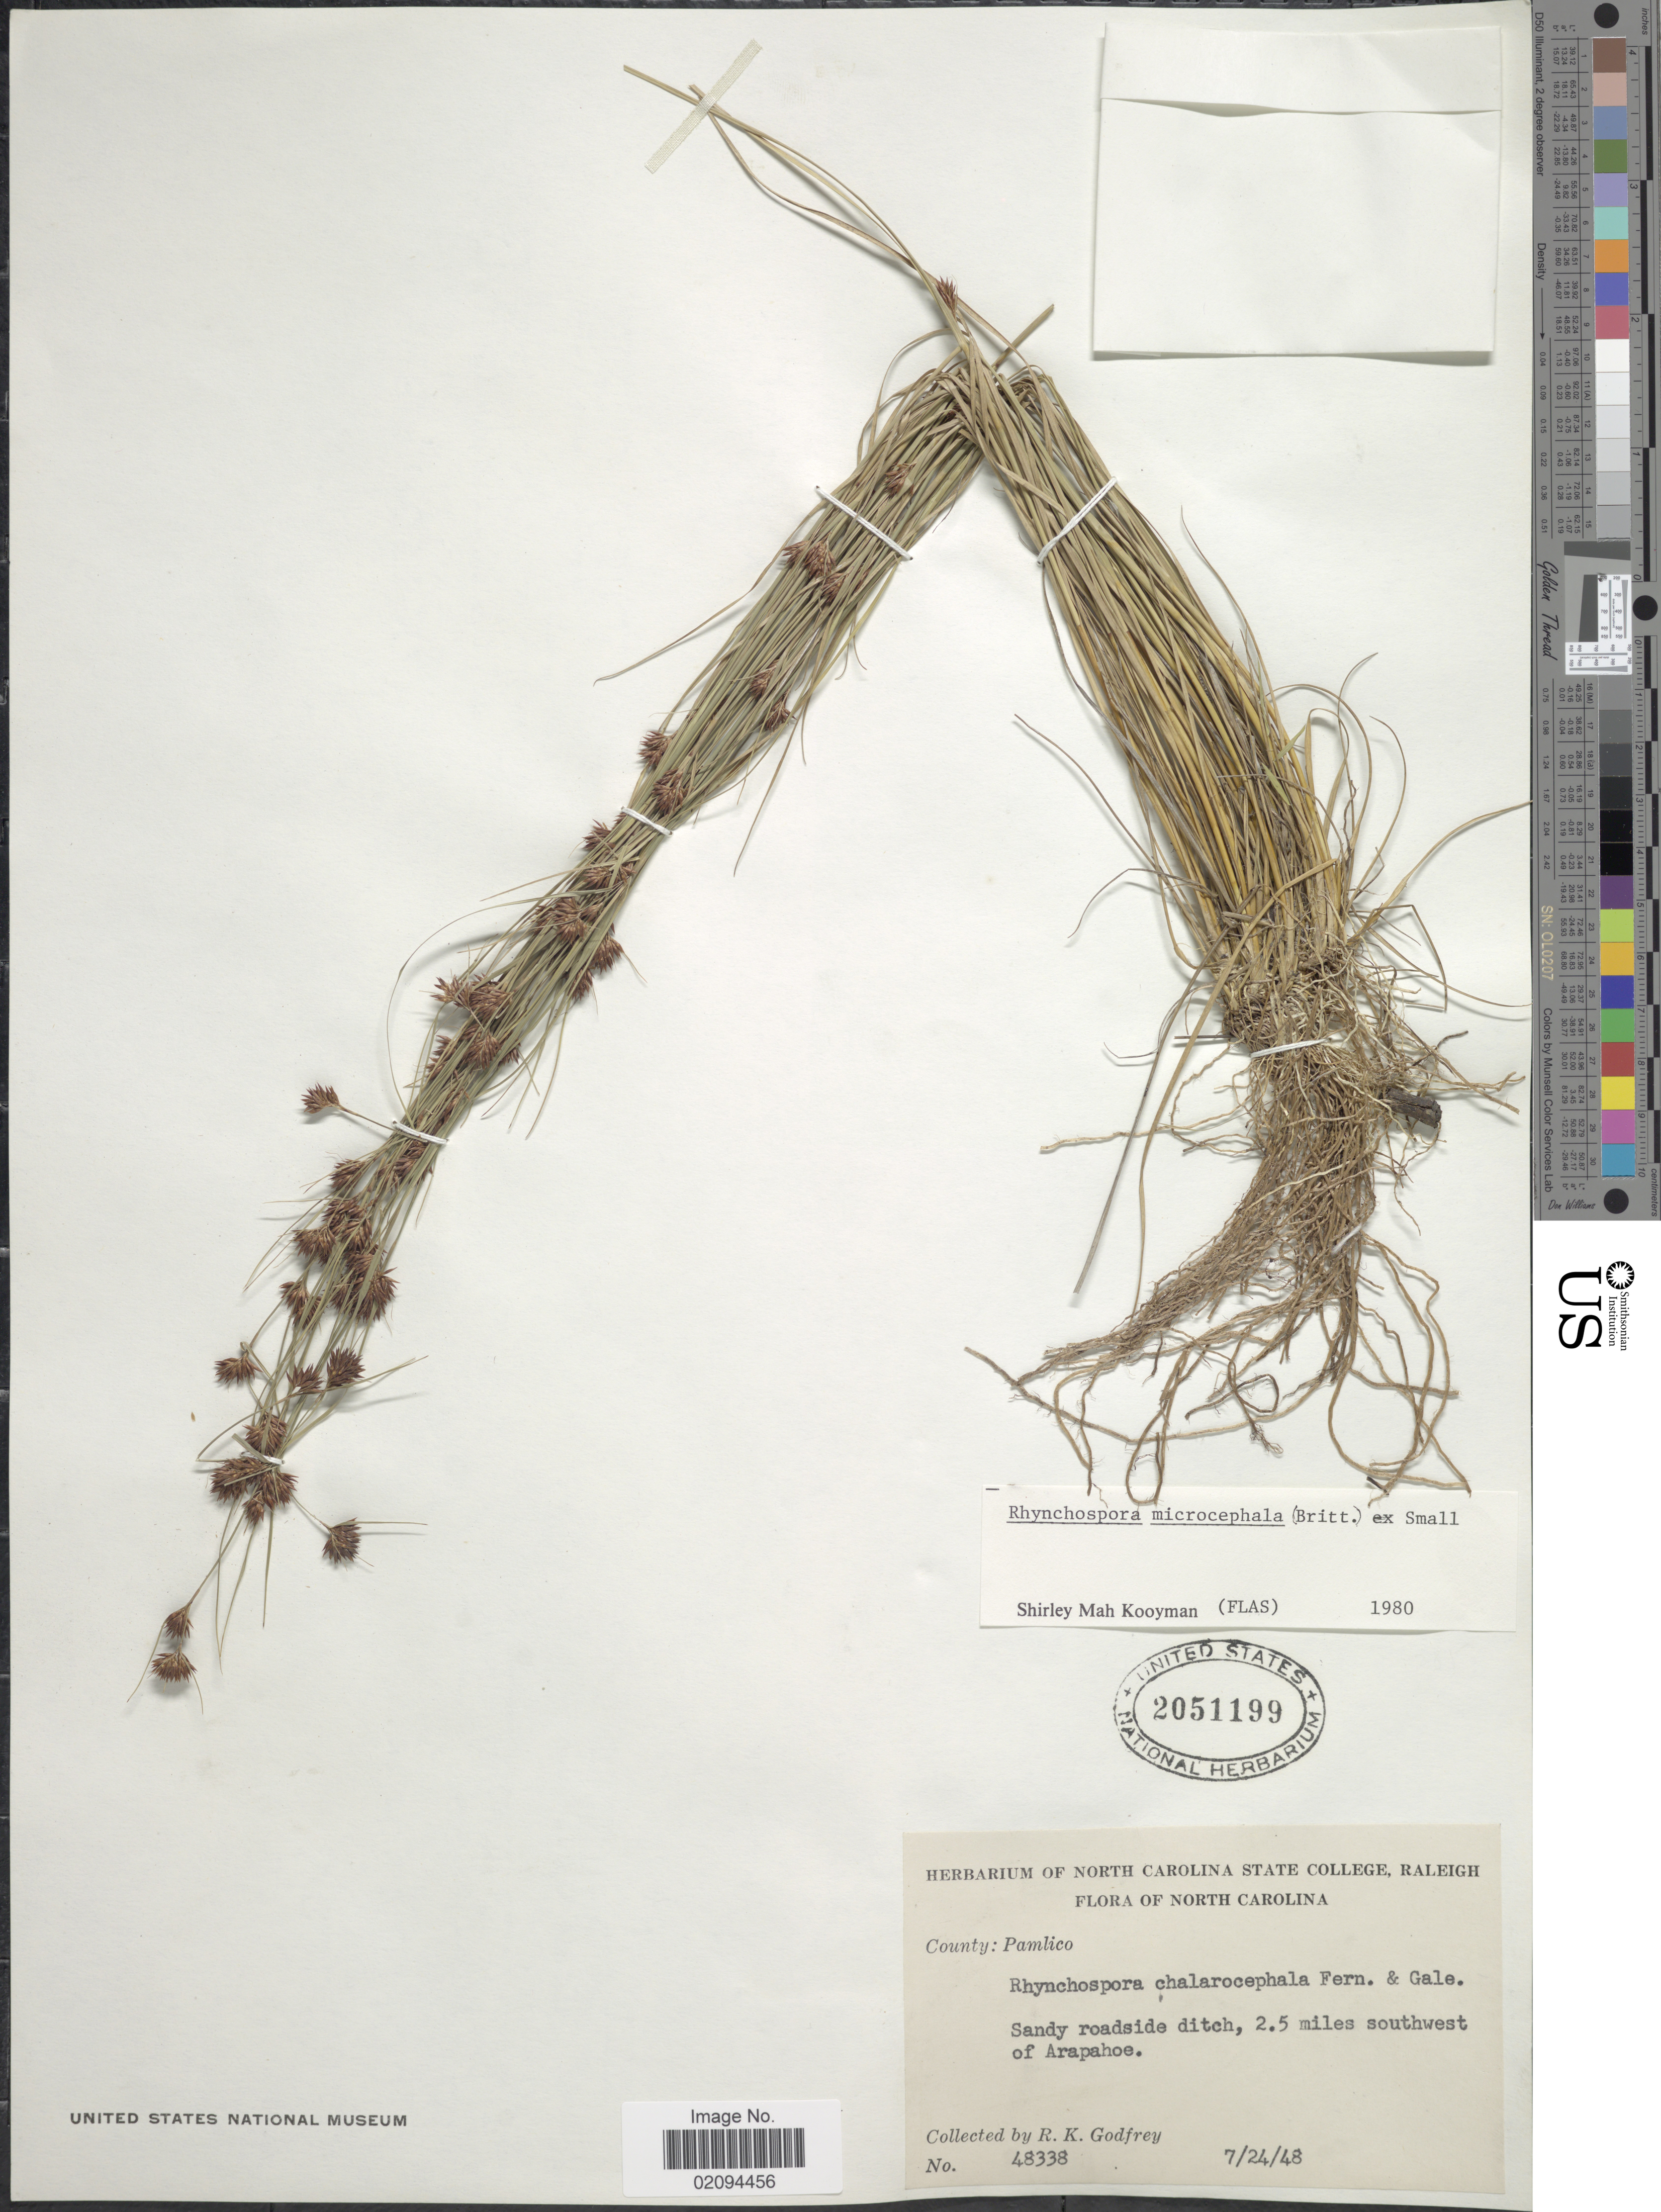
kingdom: Plantae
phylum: Tracheophyta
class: Liliopsida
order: Poales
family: Cyperaceae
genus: Rhynchospora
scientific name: Rhynchospora chalarocephala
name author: Fernald & Gale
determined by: Naczi, R. F. C.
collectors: R. K. Godfrey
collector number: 48338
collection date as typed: Transcribed d/m/y: 24/7/48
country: United States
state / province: North Carolina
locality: County: Pamlico. Sandy roadside ditch, 2.5 miles southwest of Arapahoe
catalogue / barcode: US 2051199